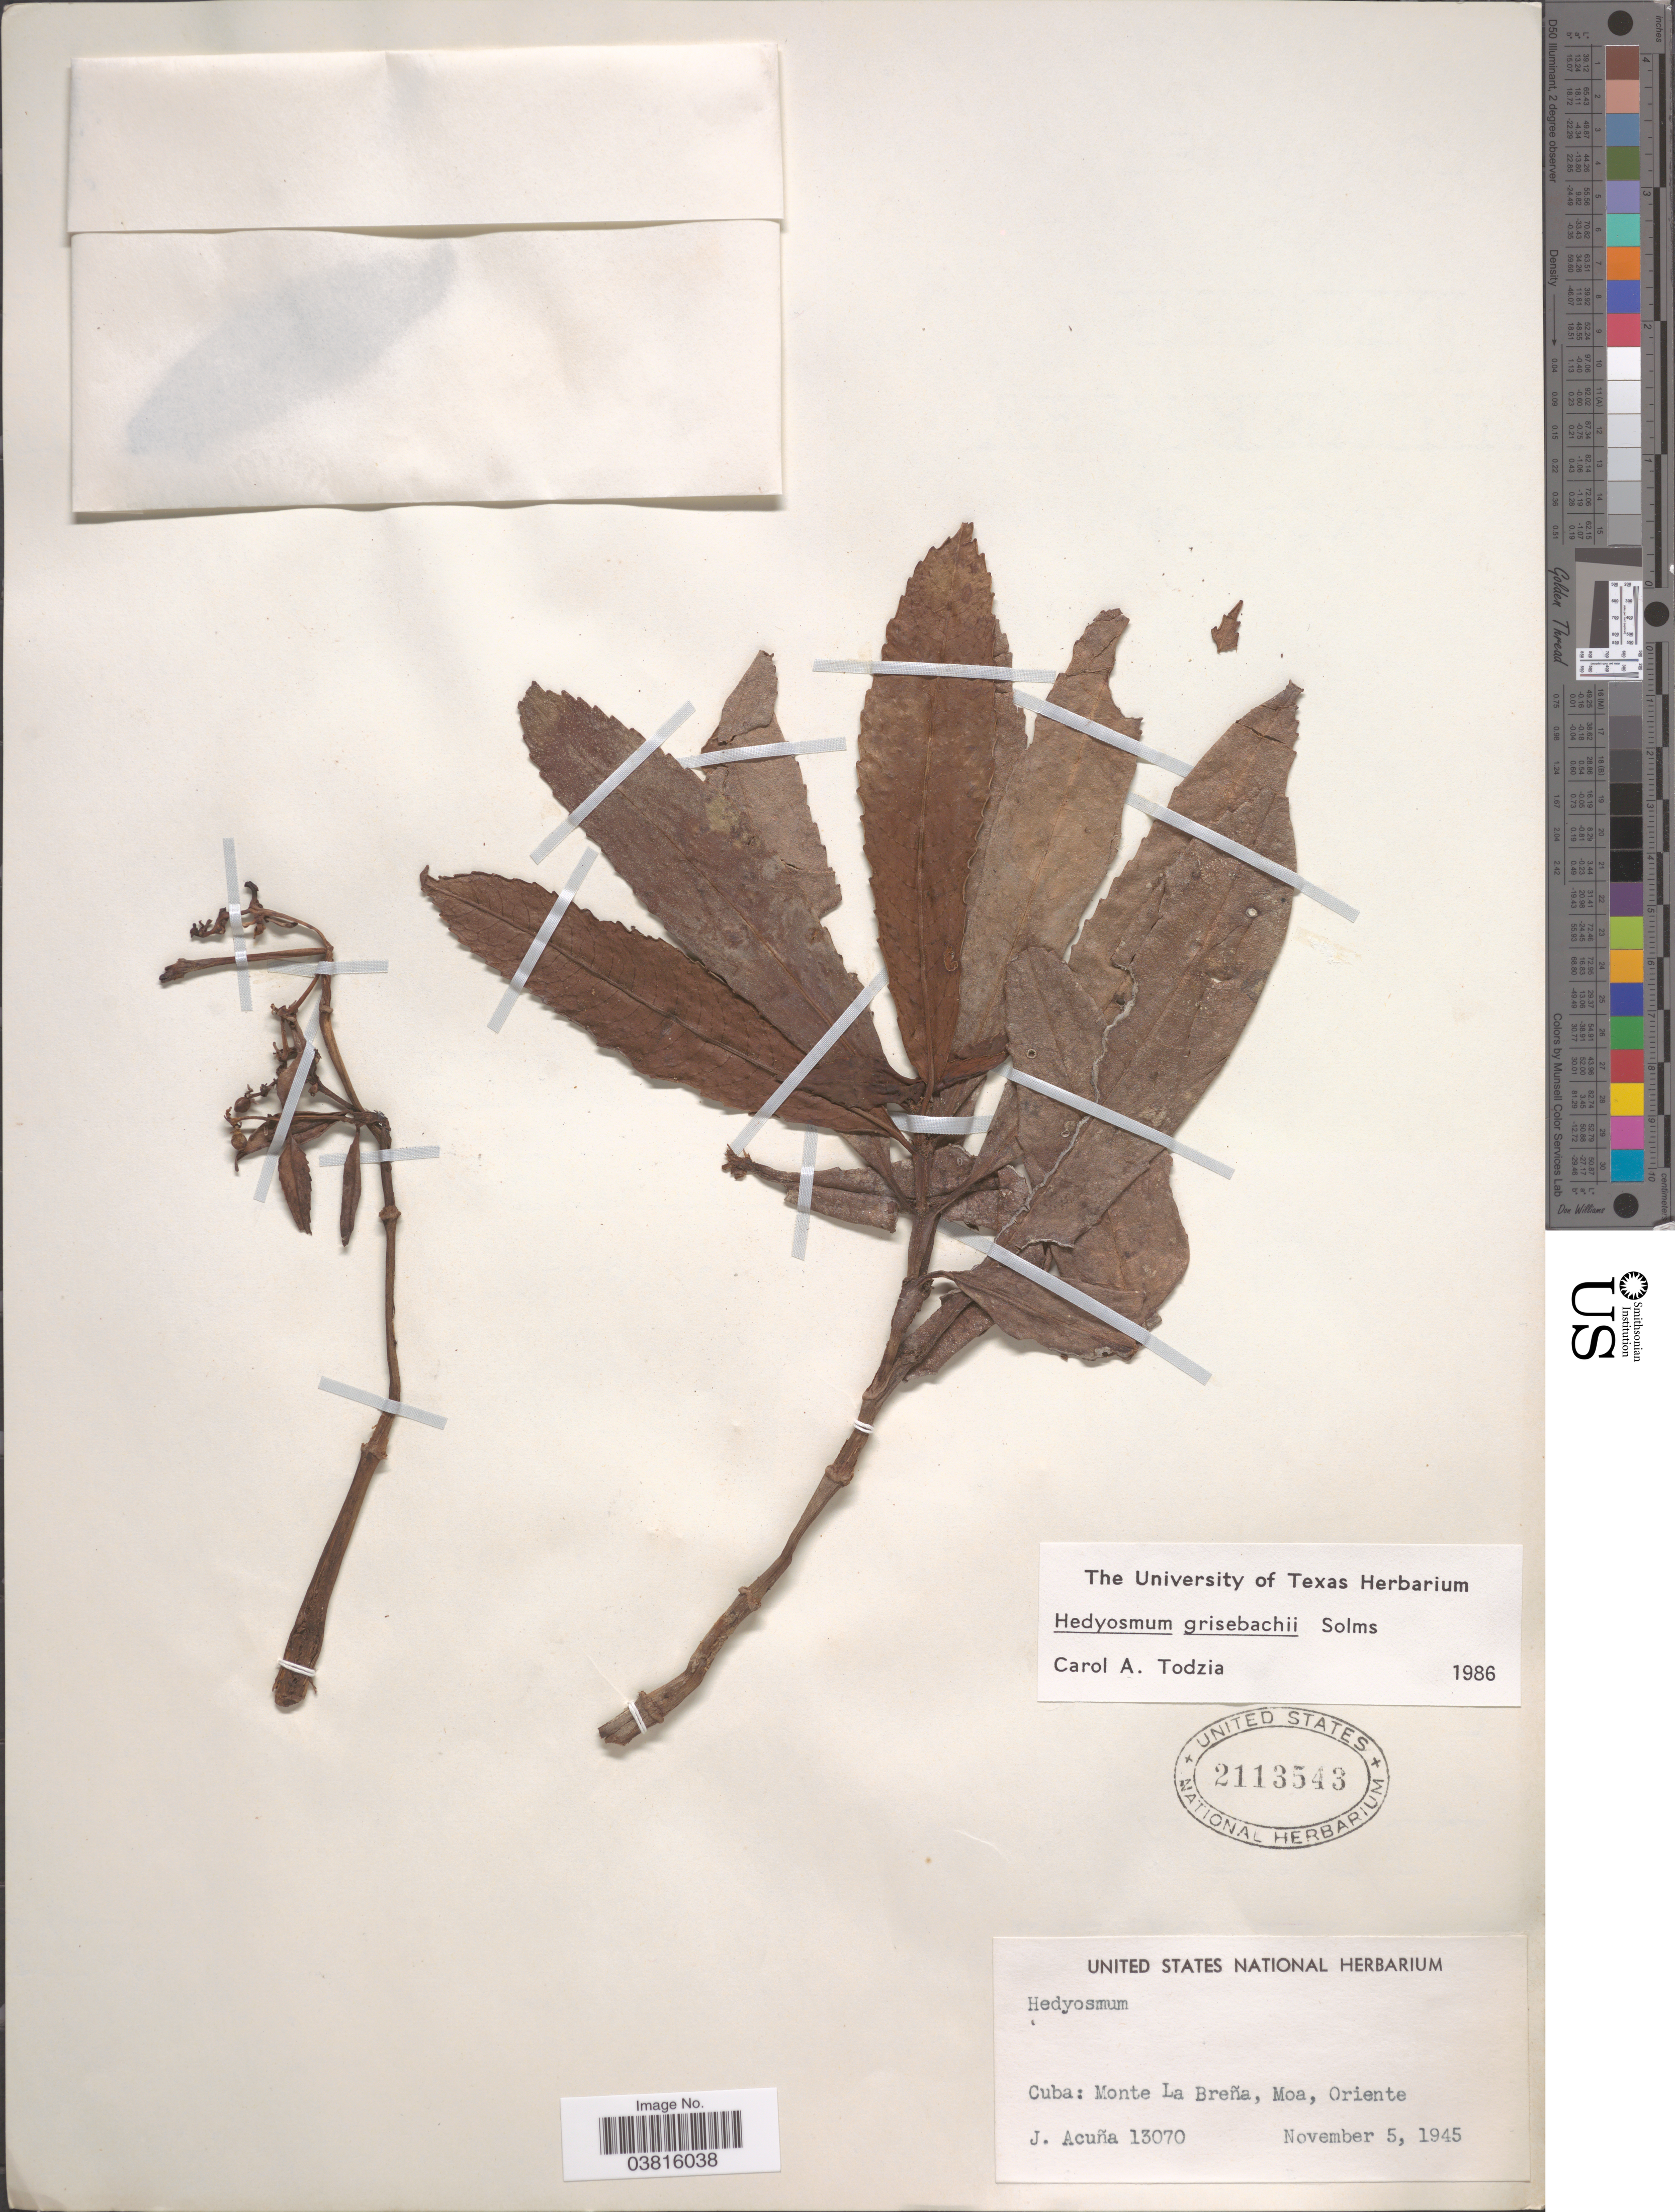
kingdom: Plantae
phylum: Tracheophyta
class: Magnoliopsida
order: Chloranthales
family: Chloranthaceae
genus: Hedyosmum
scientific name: Hedyosmum grisebachii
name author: Solms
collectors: J. Acuña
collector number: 13070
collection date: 1945-11-05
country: Cuba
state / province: Oriente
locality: Monte La Breña, Moa.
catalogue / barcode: US 2113543